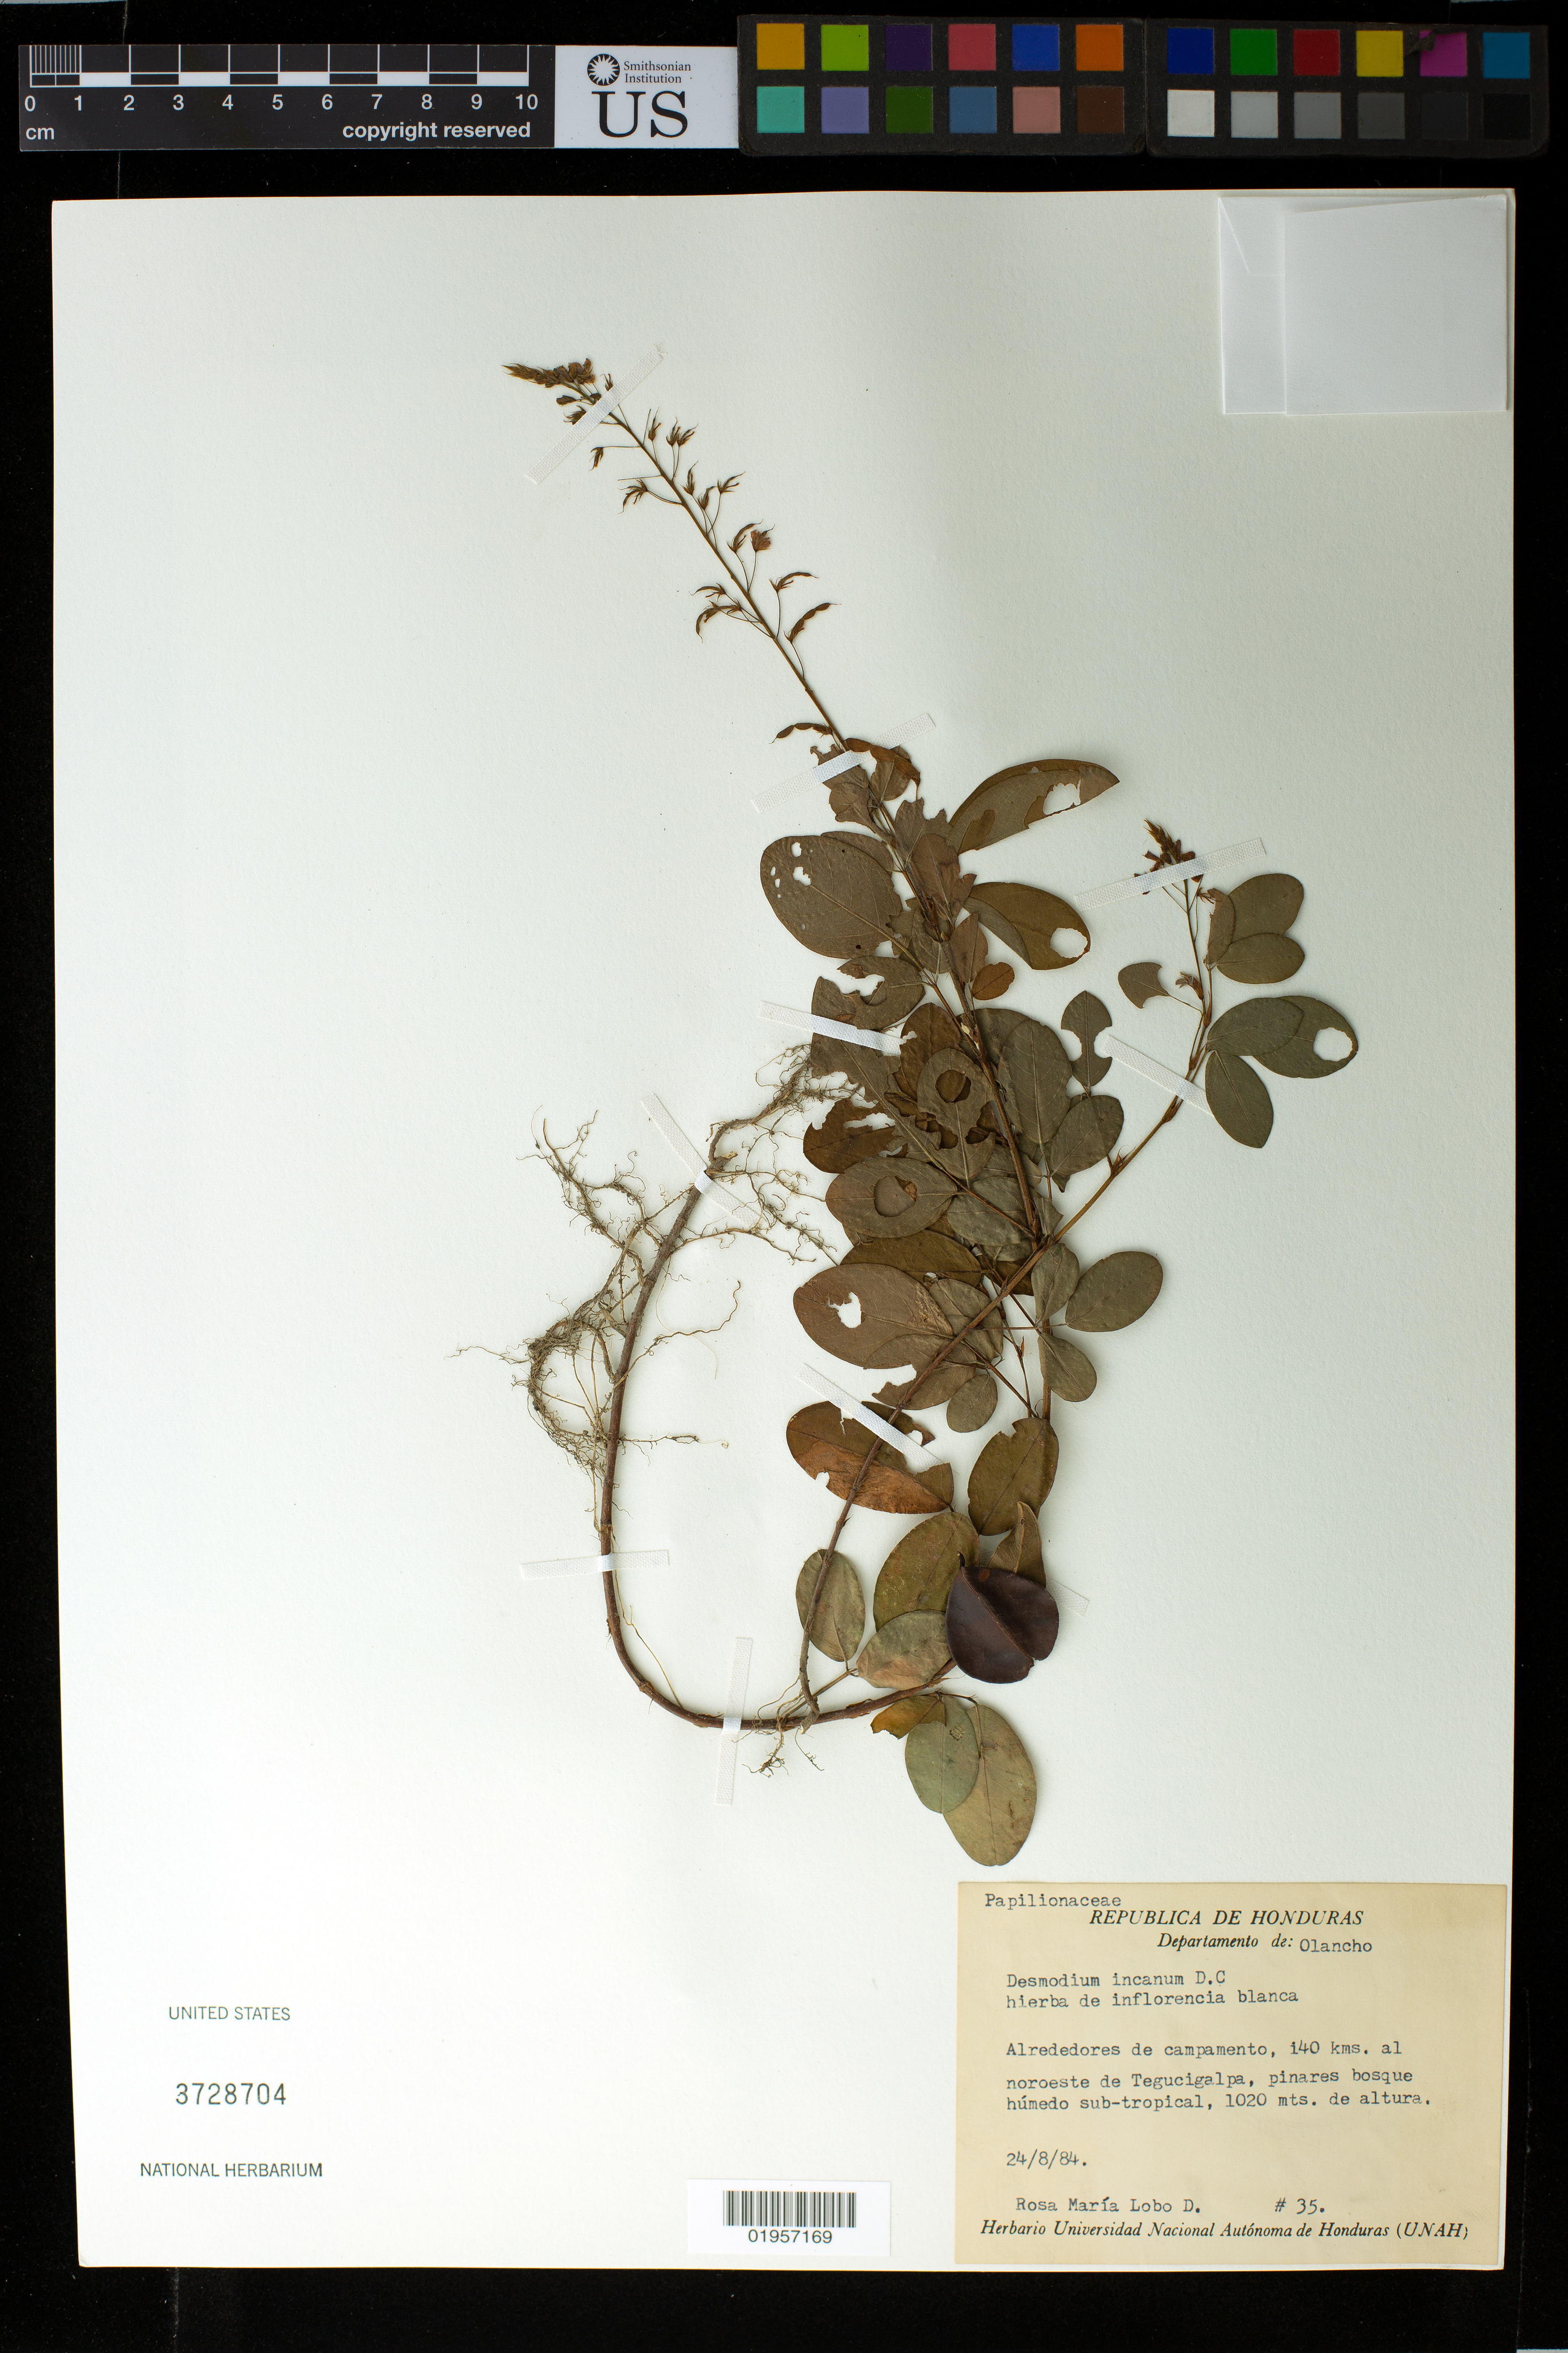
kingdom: Plantae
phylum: Tracheophyta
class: Magnoliopsida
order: Fabales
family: Fabaceae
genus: Desmodium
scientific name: Desmodium incanum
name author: (Sw.) DC.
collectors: R. Lobo D.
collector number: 35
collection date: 1984-08-24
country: Honduras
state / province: Olancho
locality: Noroeste de Tegucigalapa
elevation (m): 1020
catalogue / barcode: US 3728704